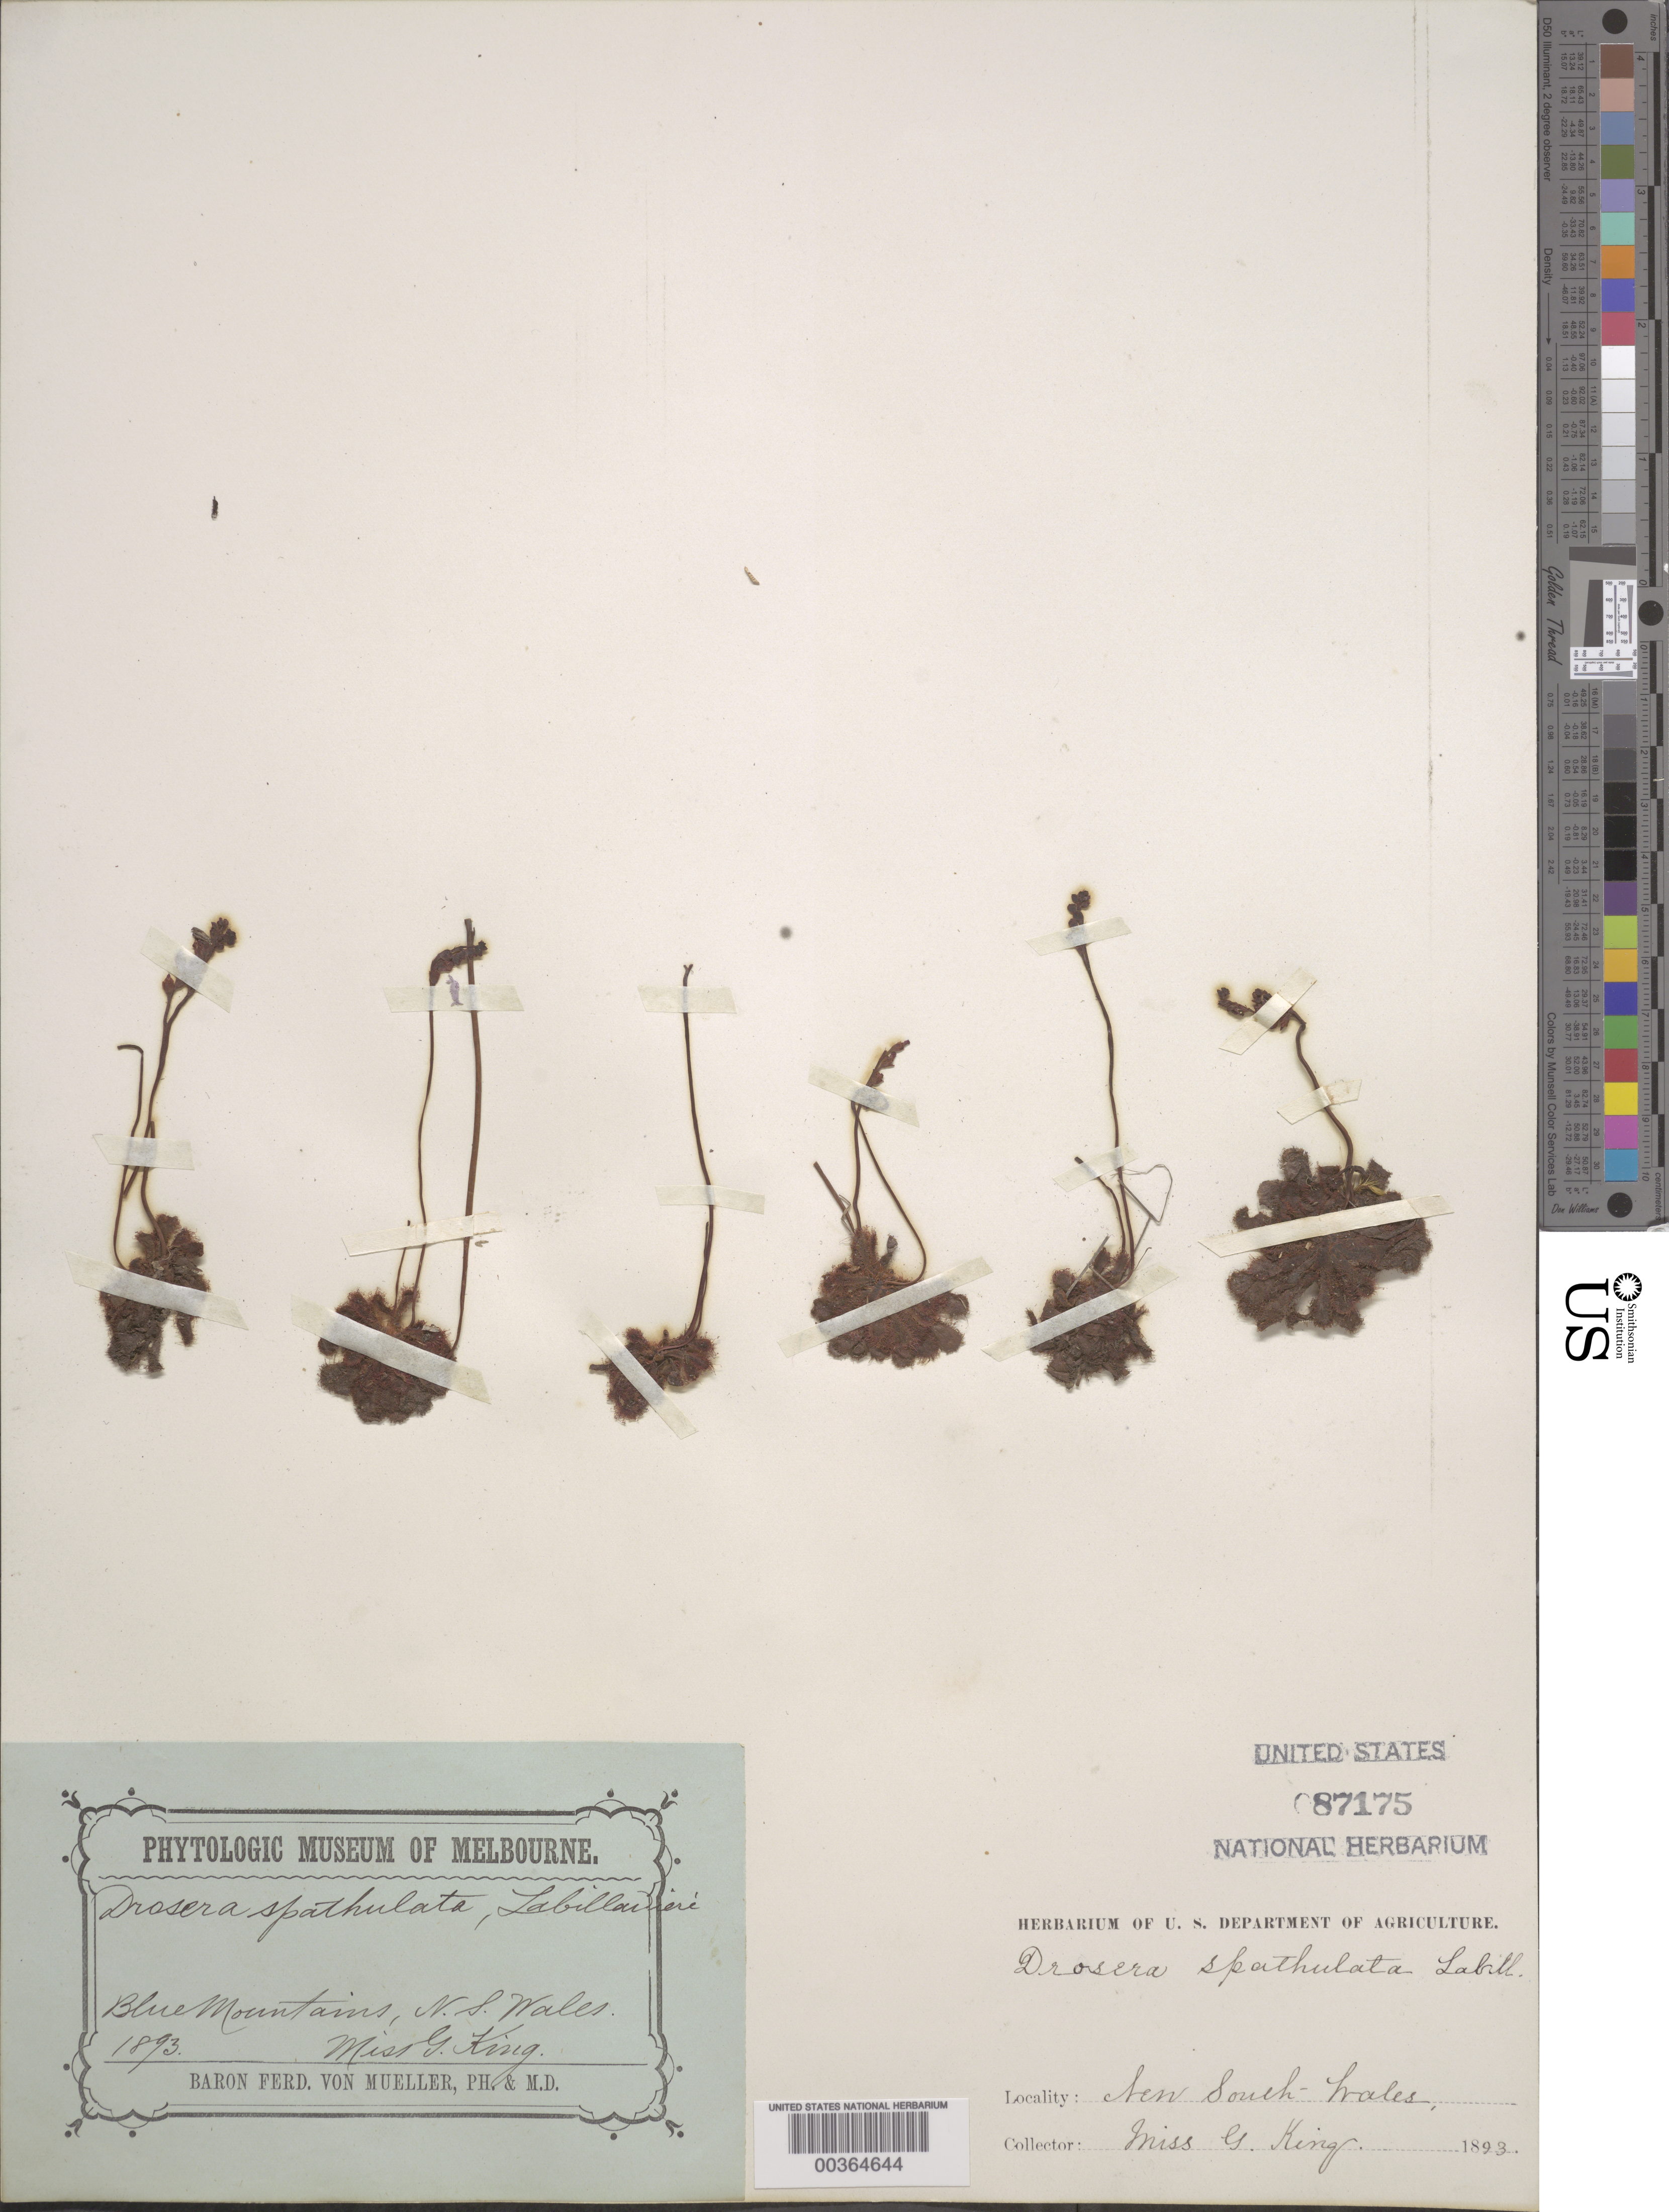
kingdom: Plantae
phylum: Tracheophyta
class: Magnoliopsida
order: Caryophyllales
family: Droseraceae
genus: Drosera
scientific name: Drosera spathulata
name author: Labill.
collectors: G. King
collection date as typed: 1893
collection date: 1893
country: Australia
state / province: New South Wales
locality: Blue mtns.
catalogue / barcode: US 87175